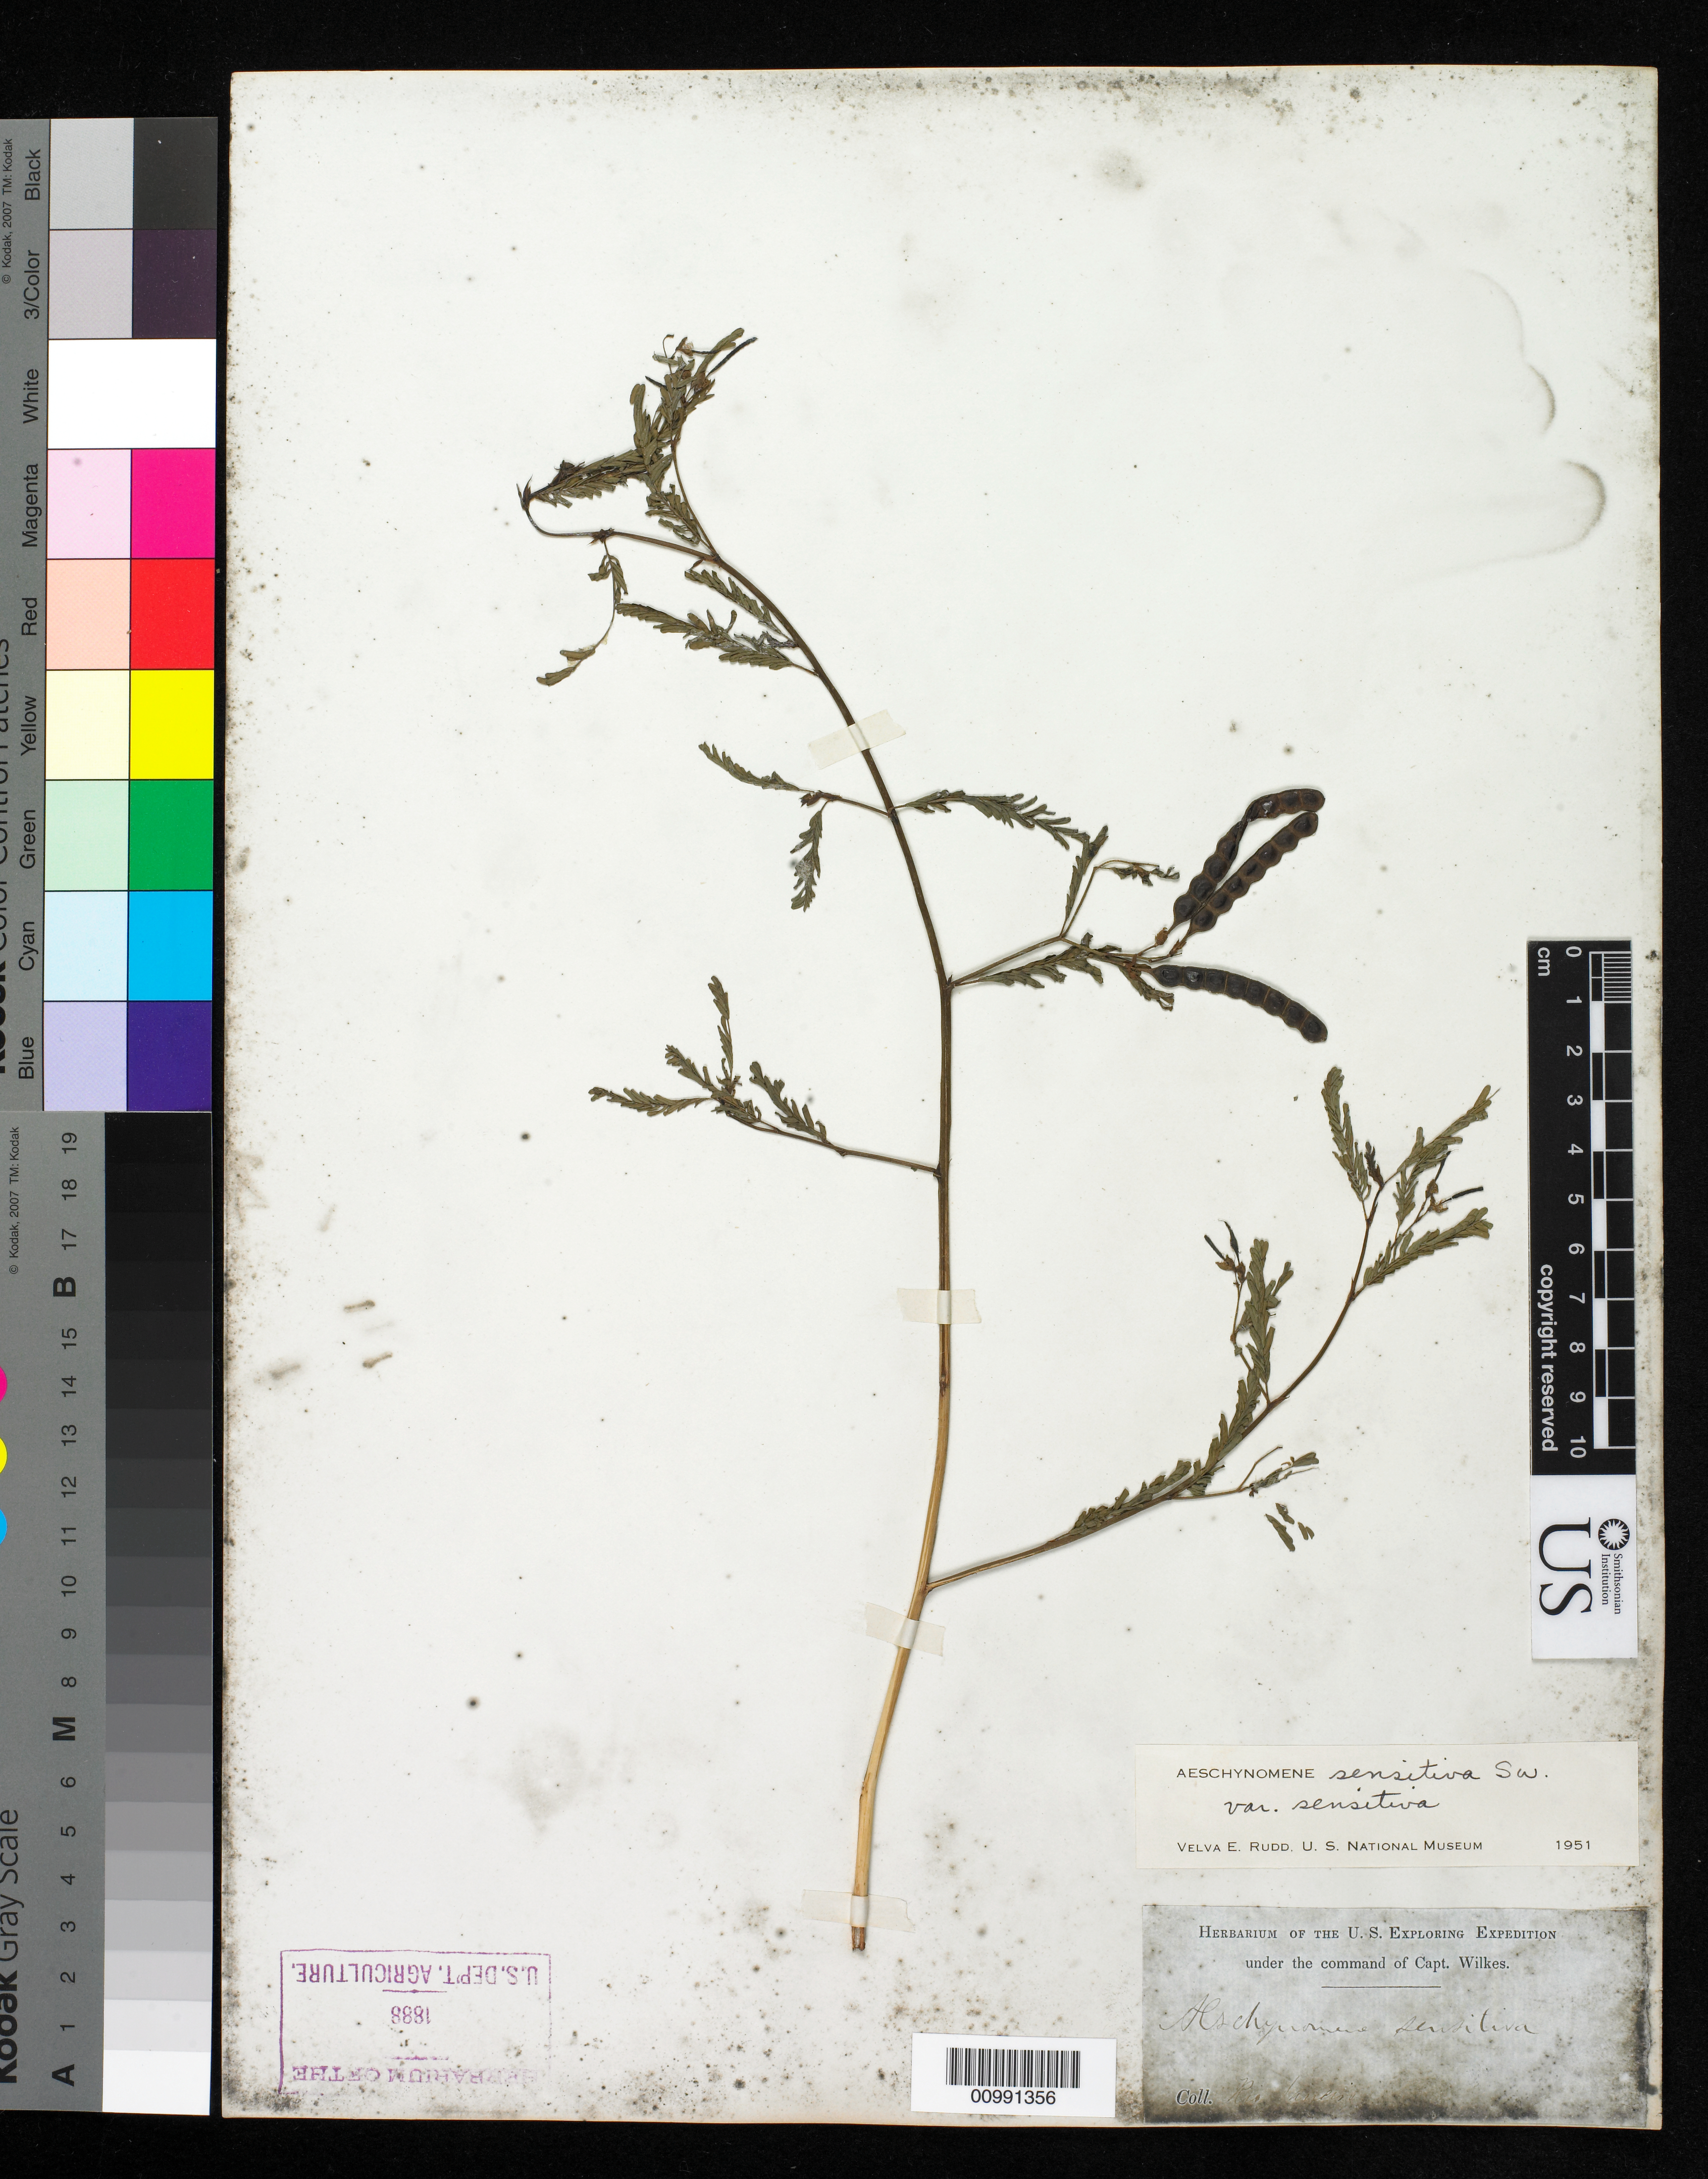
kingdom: Plantae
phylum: Tracheophyta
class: Magnoliopsida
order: Fabales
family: Fabaceae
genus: Aeschynomene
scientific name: Aeschynomene sensitiva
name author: Sw.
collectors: Wilkes Explor. Exped.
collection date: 1838/1842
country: Brazil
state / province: Rio de Janeiro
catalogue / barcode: US 98481